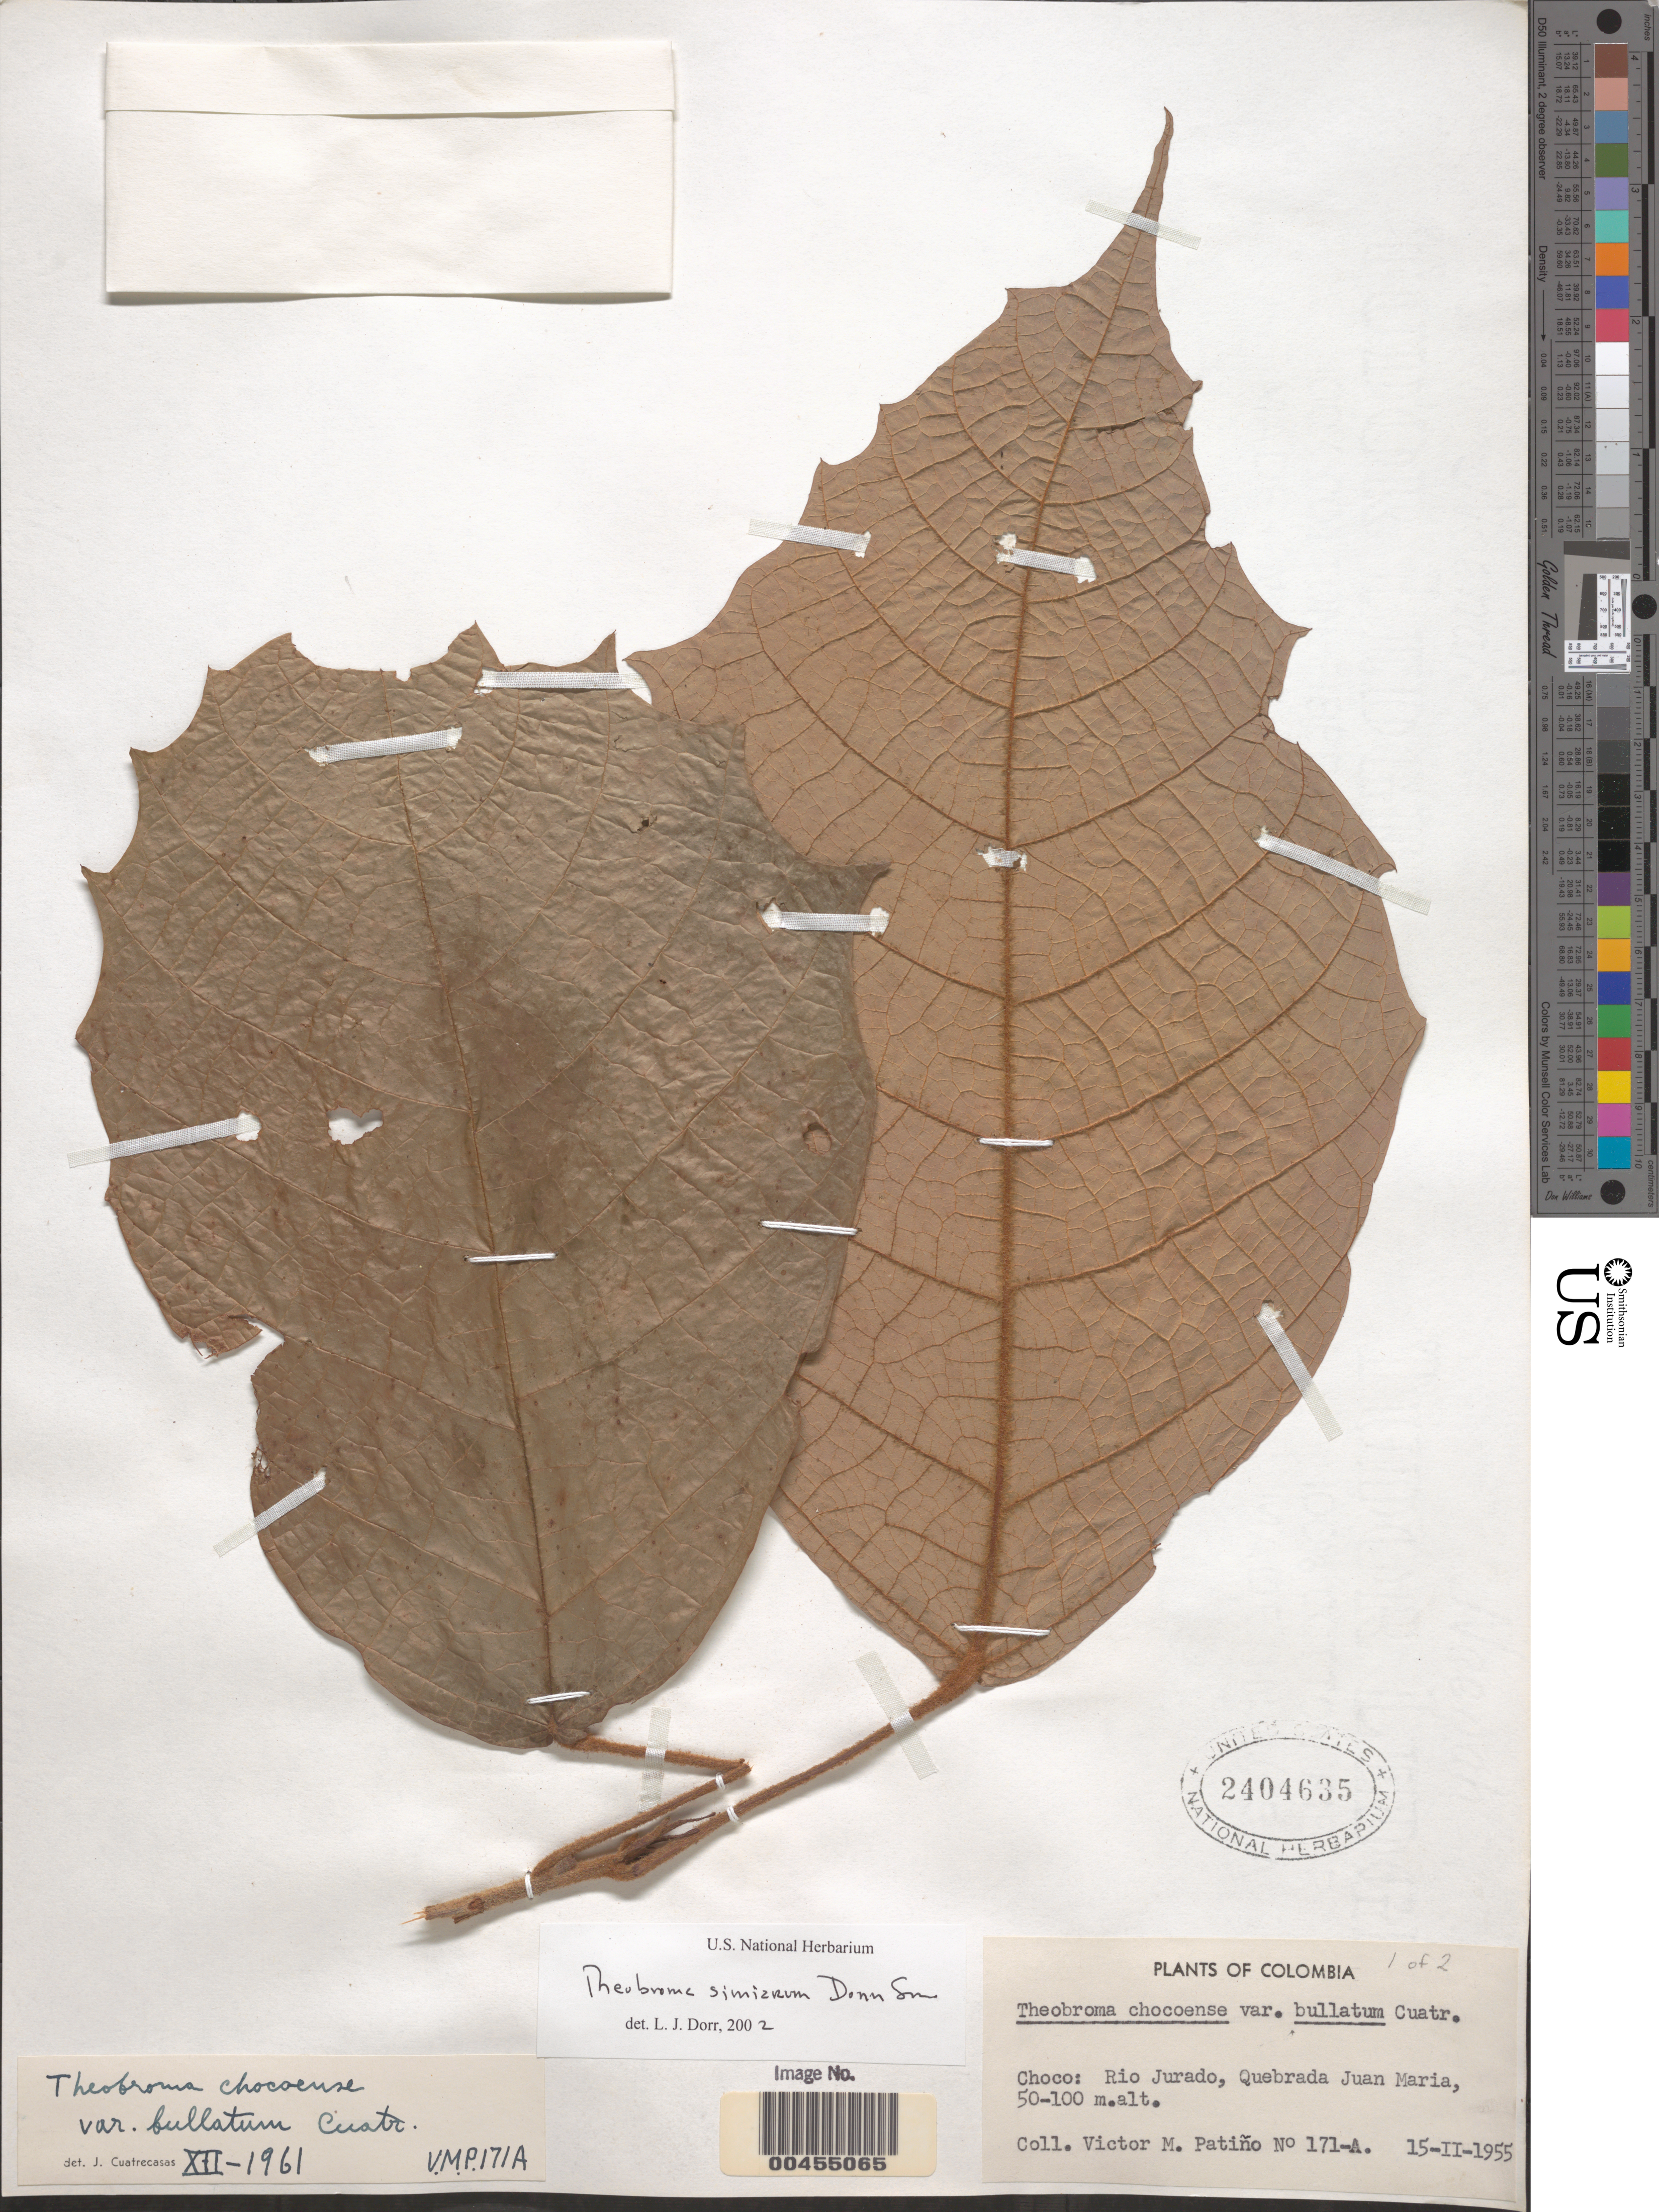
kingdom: Plantae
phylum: Tracheophyta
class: Magnoliopsida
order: Malvales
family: Malvaceae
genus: Theobroma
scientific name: Theobroma simiarum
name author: Donn. Sm.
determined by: Dorr, L. J., (BOT), Smithsonian Institution - National Museum of Natural History (UNITED STATES)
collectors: V. M. Patiño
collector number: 171-A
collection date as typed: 15 Feb 1955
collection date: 1955-02-15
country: Colombia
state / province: Chocó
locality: Río Jurado, Quebrada de Juan Maria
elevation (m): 50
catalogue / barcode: US 2404635